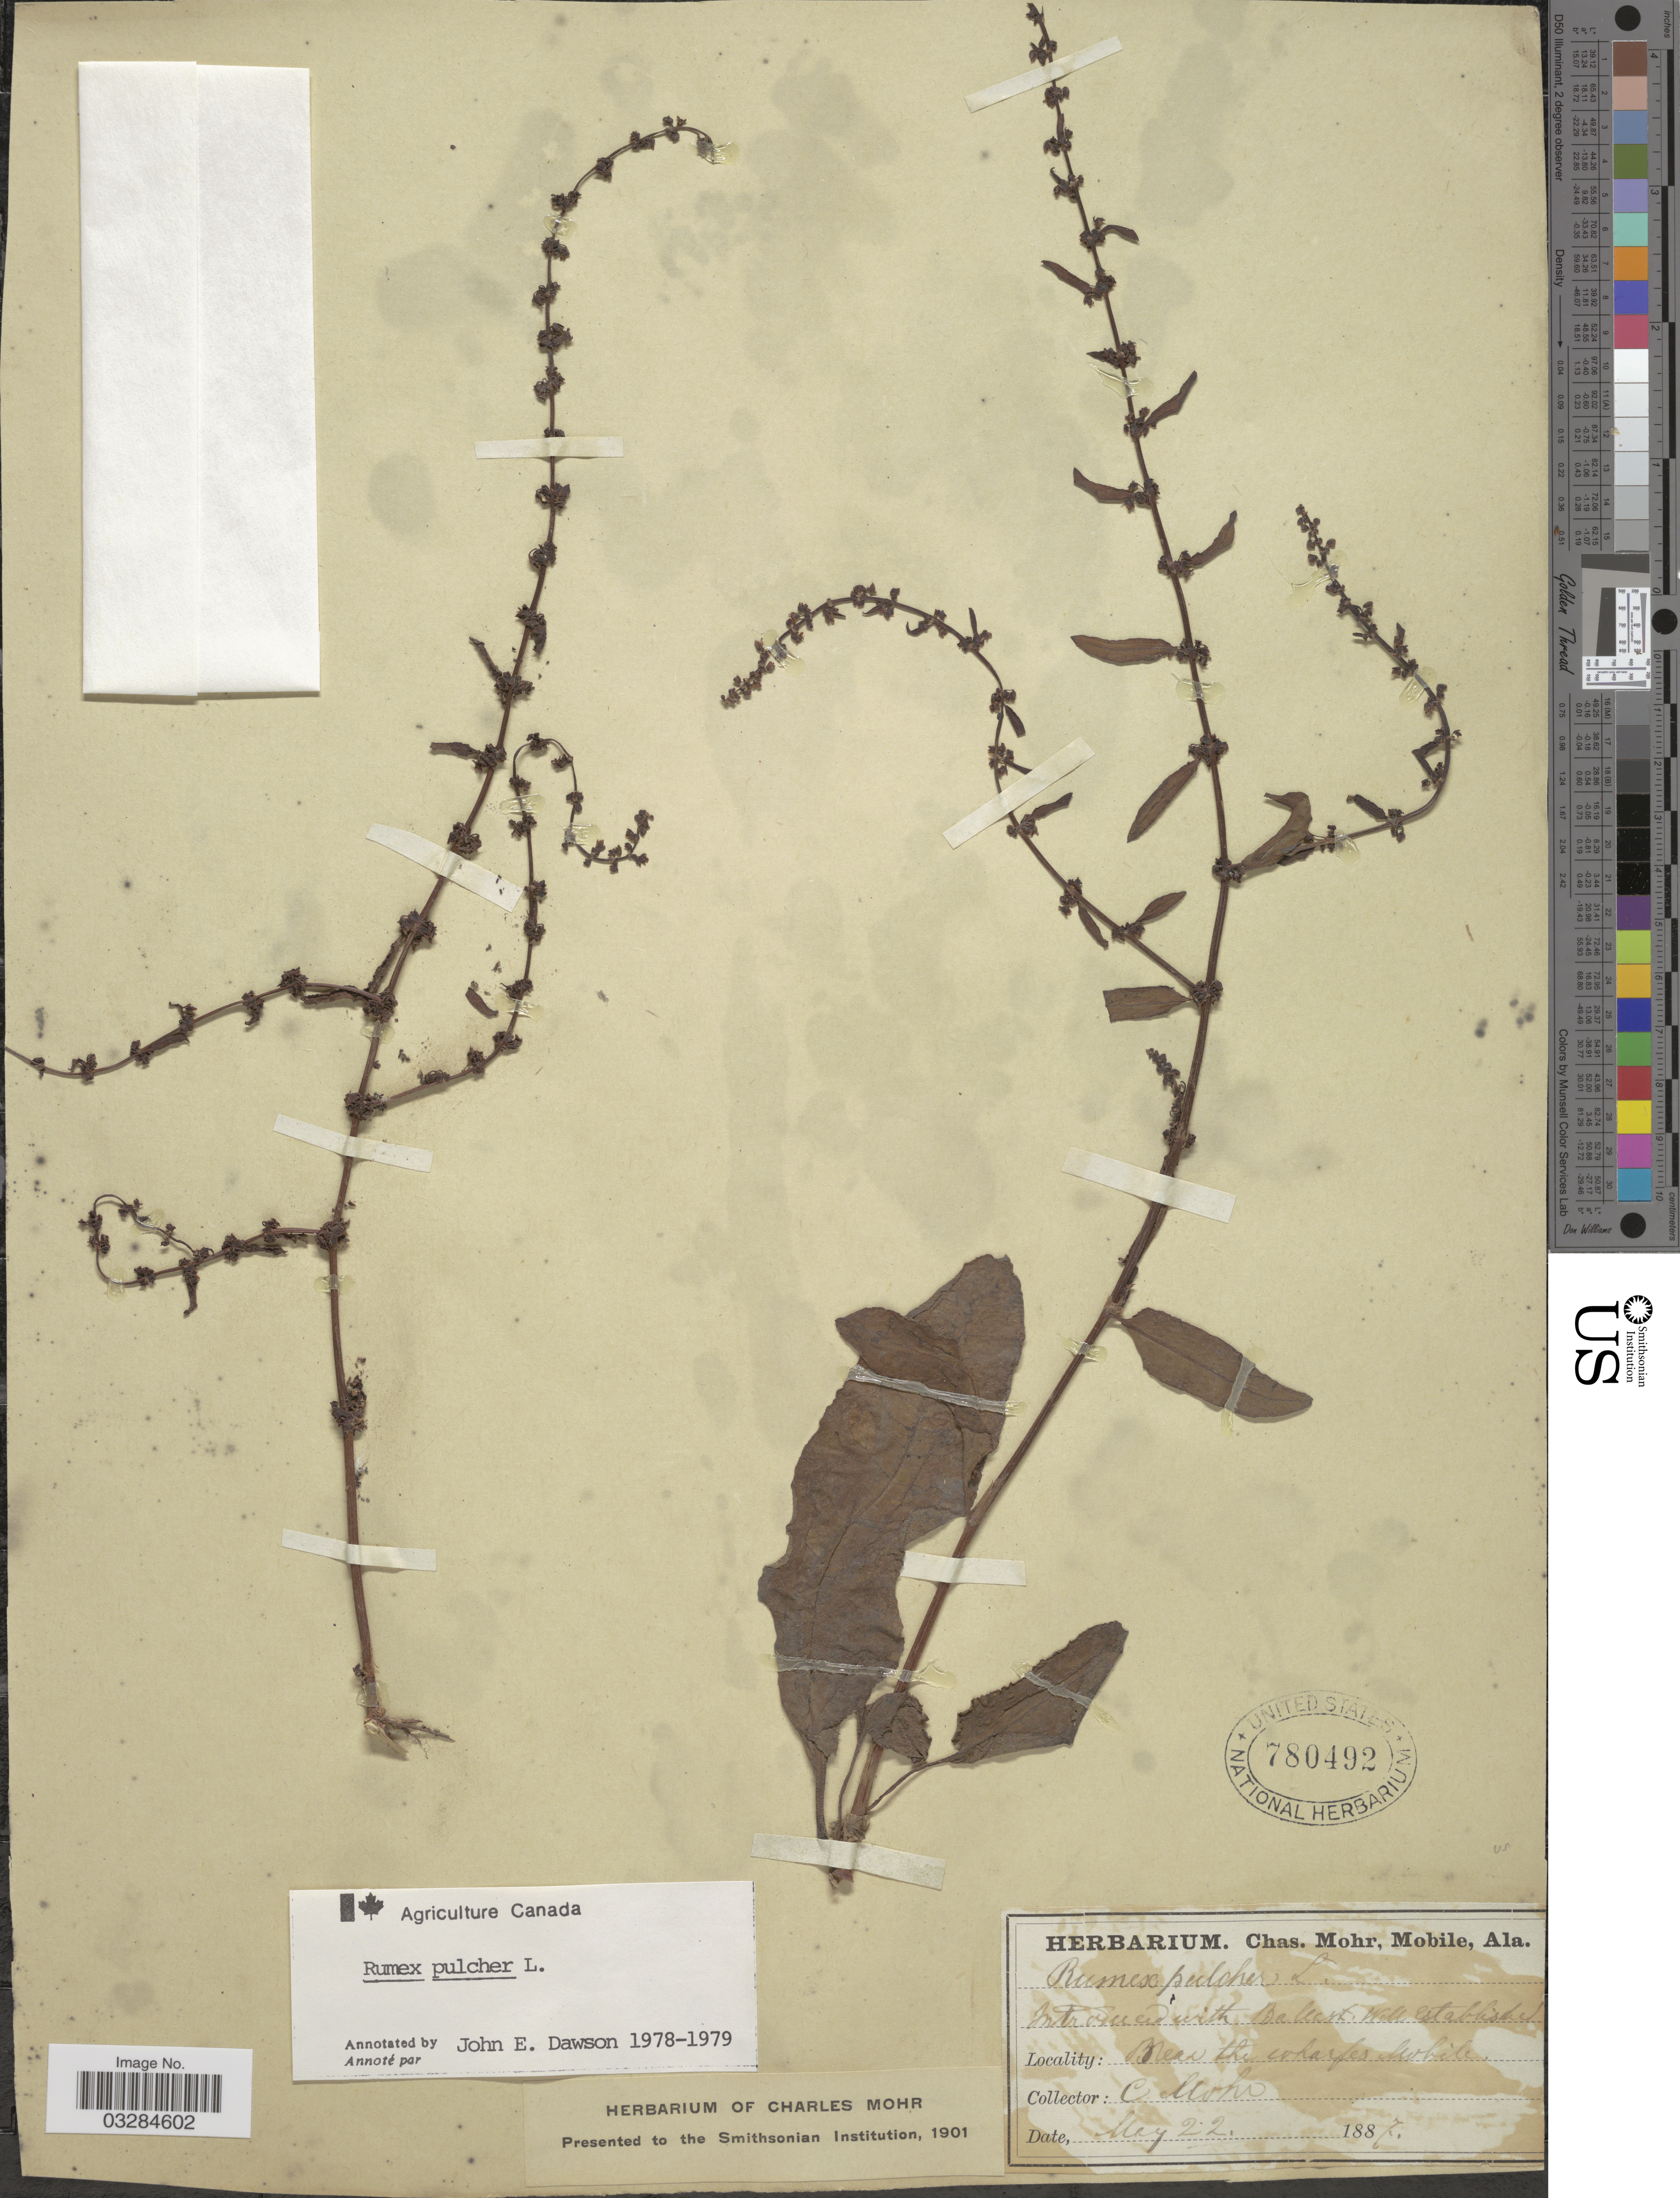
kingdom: Plantae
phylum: Tracheophyta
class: Magnoliopsida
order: Caryophyllales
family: Polygonaceae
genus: Rumex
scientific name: Rumex pulcher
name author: L.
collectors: Mohr, C. T. (herbarium)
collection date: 1887-05-22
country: United States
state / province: Alabama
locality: Near the wharfes Mobile.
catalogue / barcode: US 780492